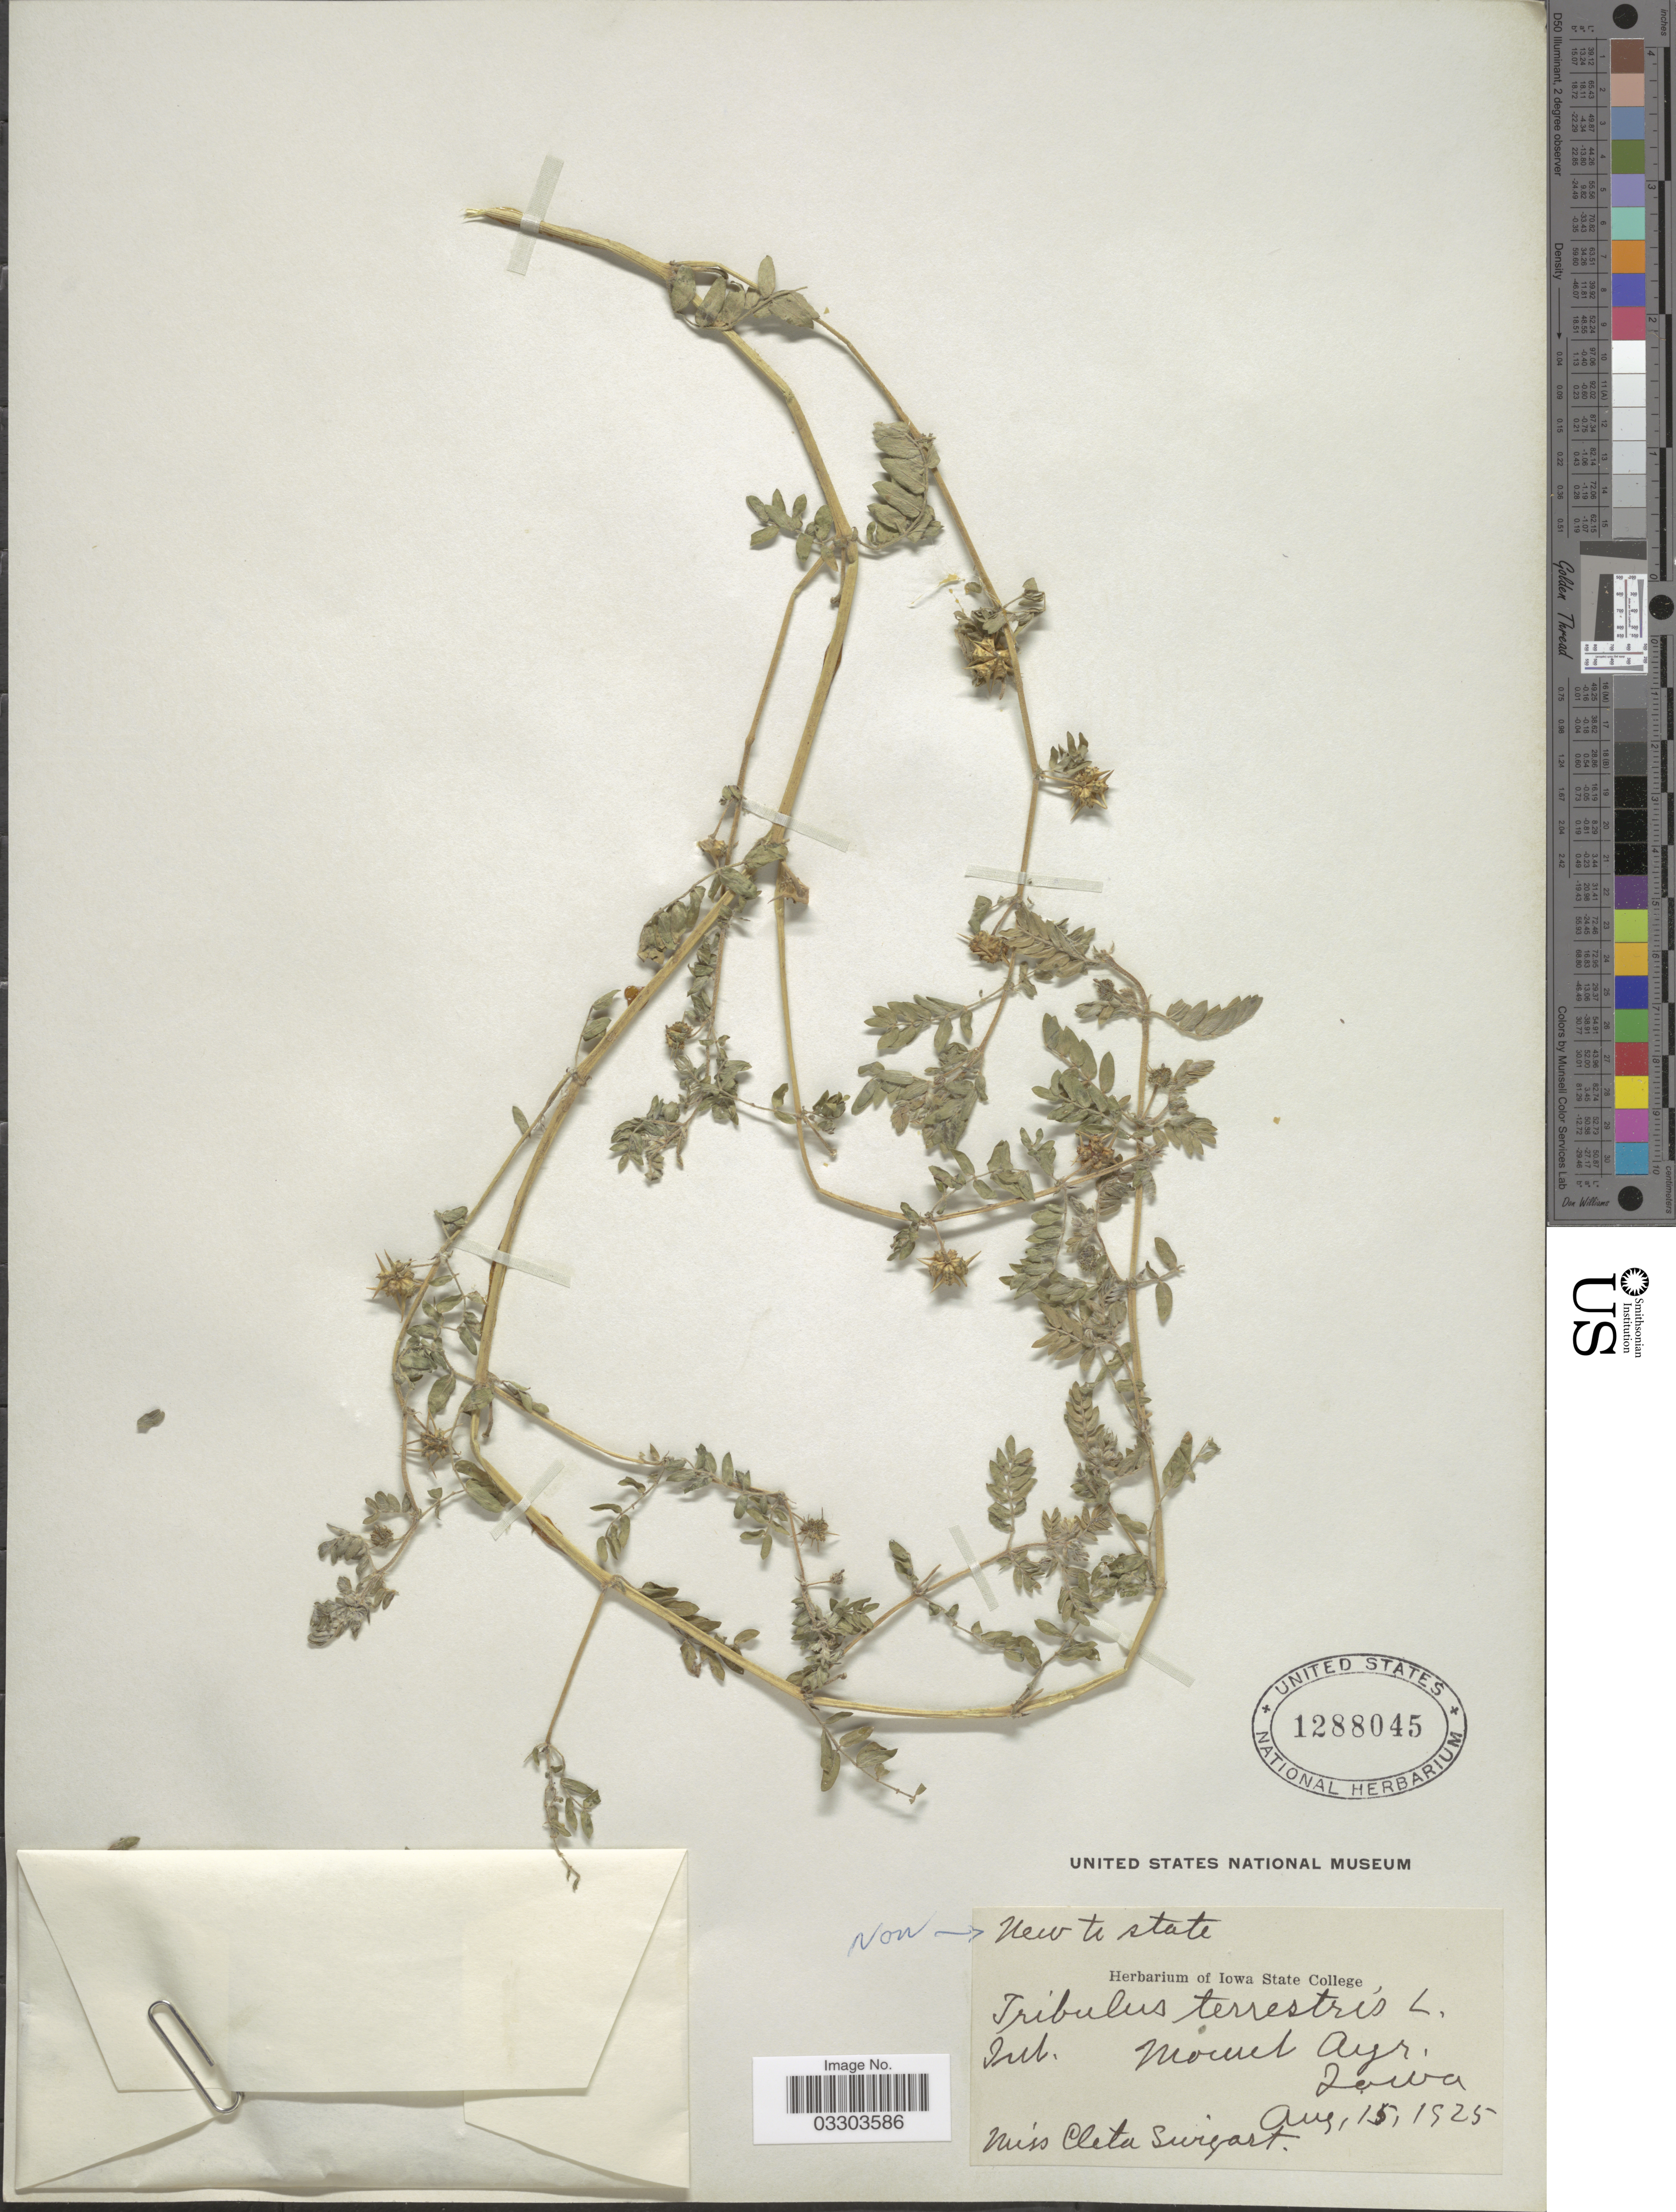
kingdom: Plantae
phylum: Tracheophyta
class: Magnoliopsida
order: Zygophyllales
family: Zygophyllaceae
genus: Tribulus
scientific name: Tribulus terrestris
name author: L.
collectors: C. Swigart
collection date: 1925-08-15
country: United States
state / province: Iowa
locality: Mount Ayr.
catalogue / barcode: US 1288045